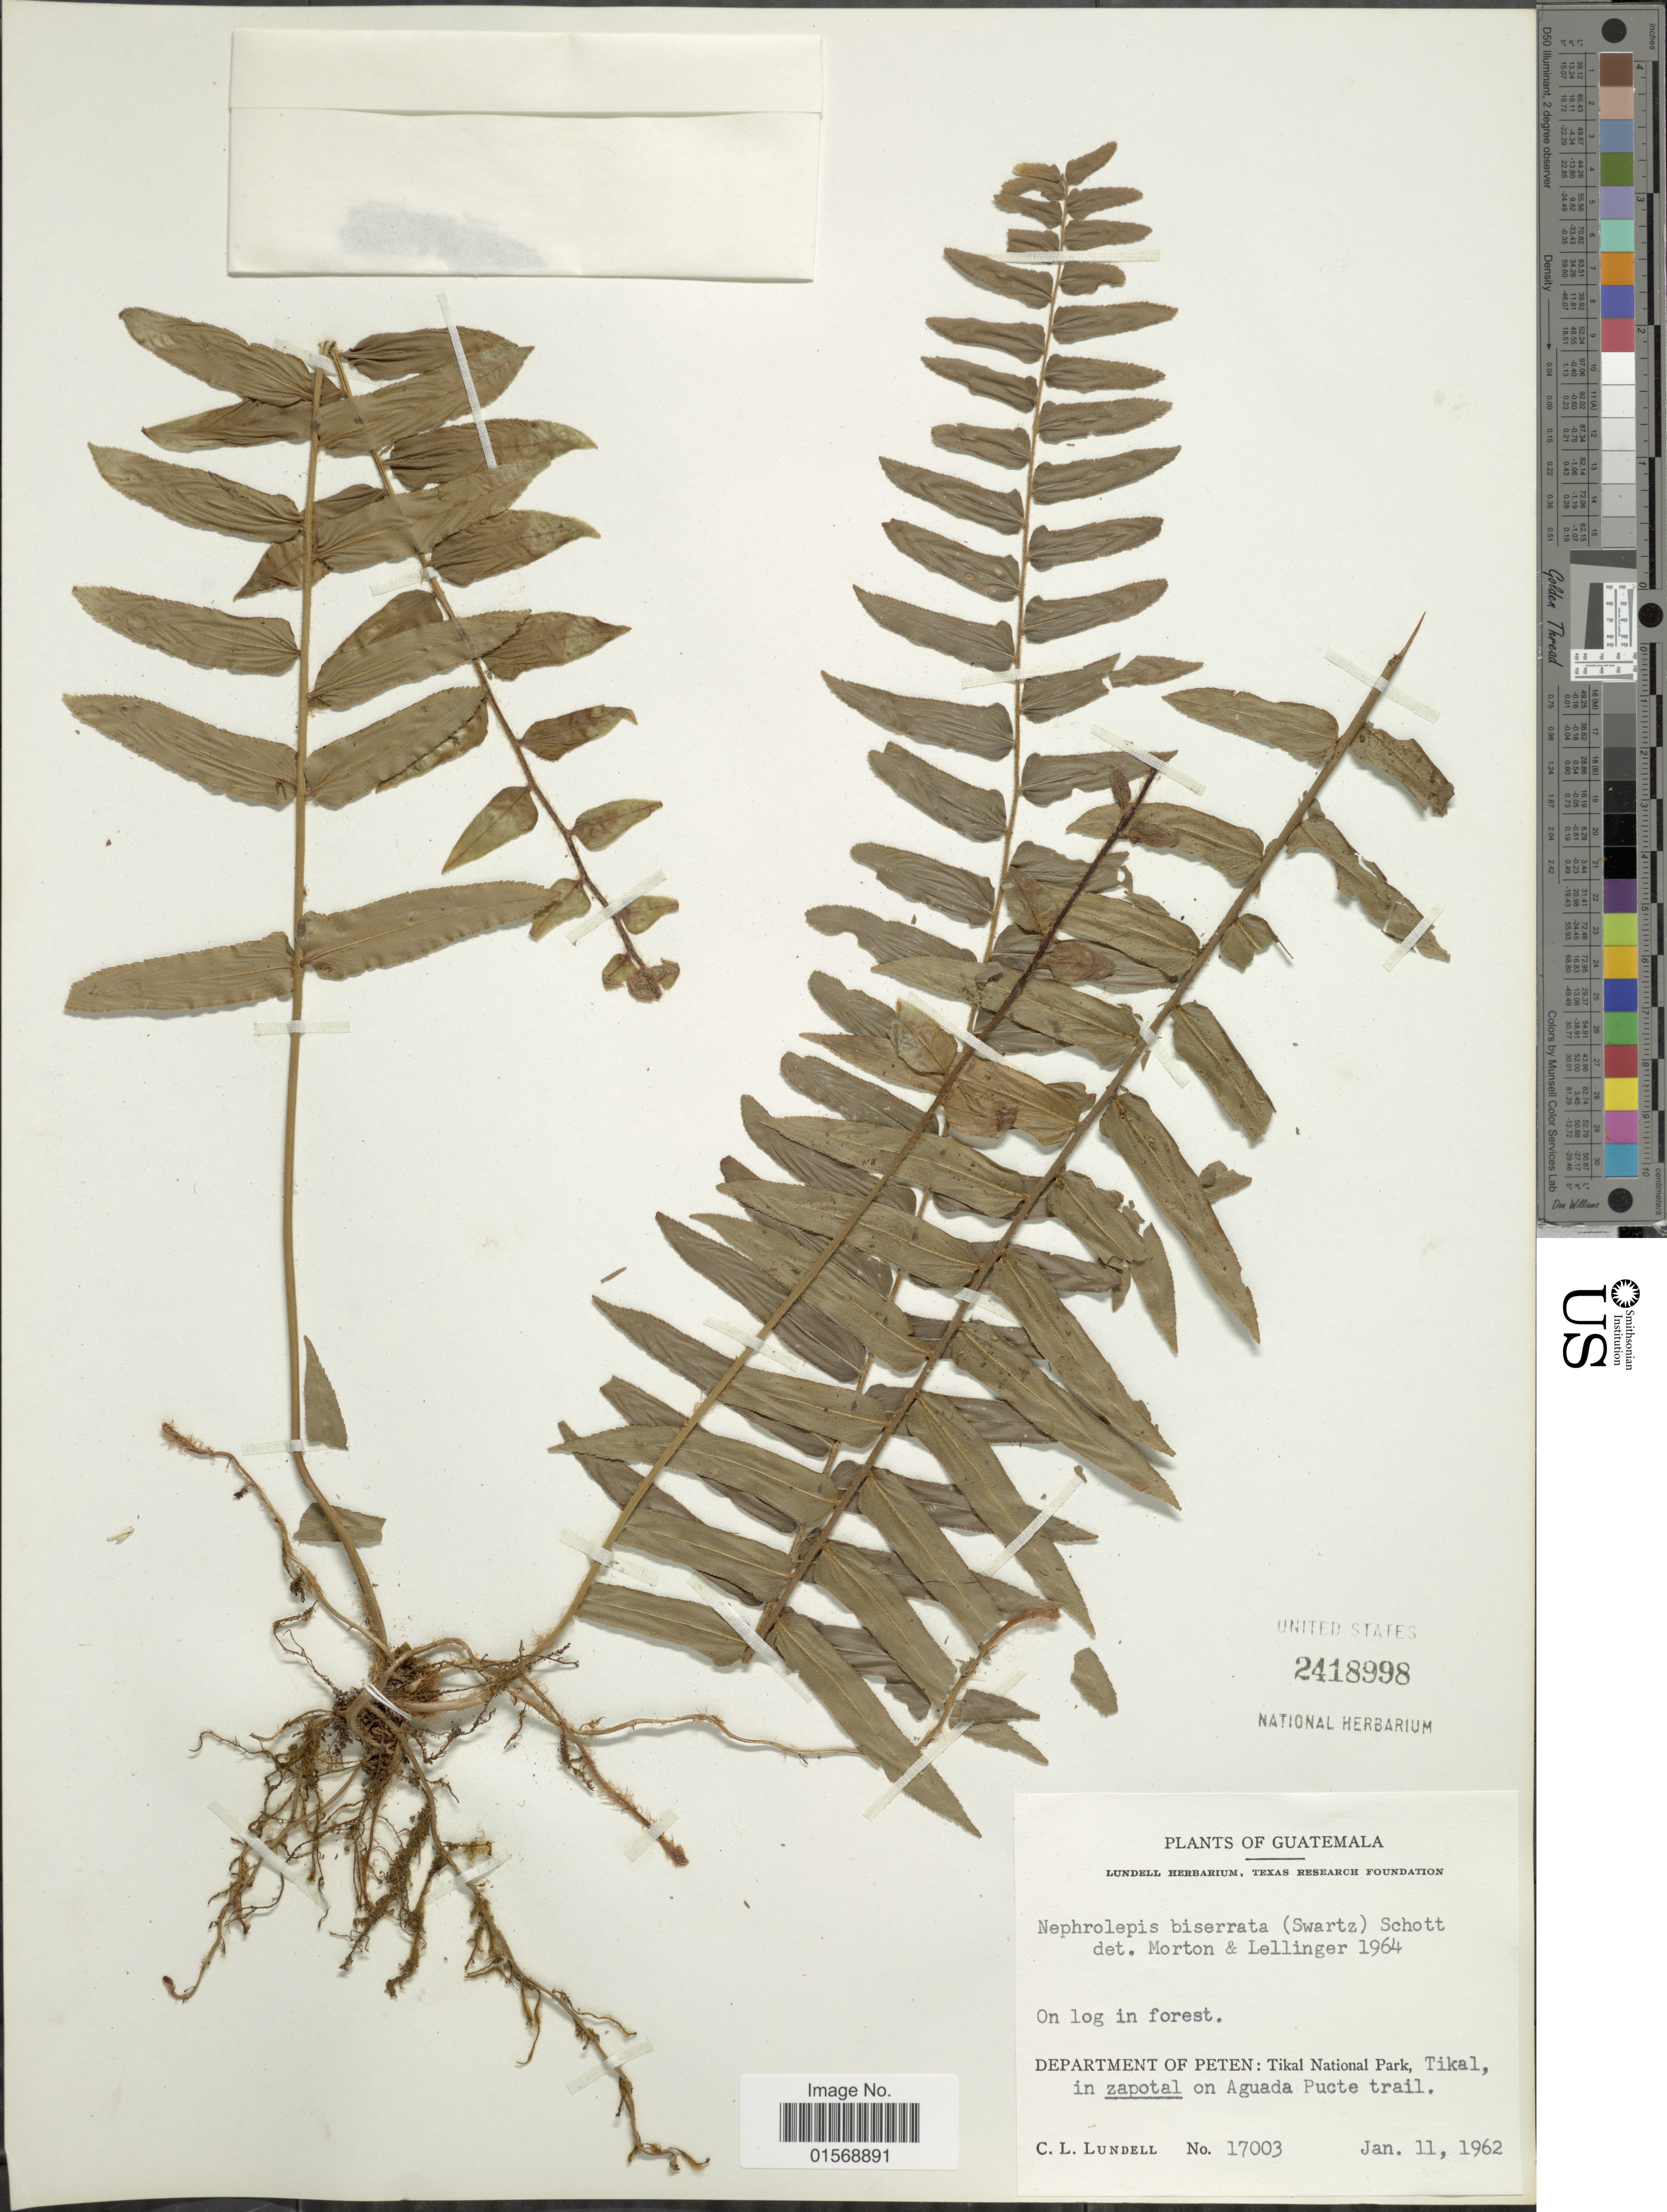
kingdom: Plantae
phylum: Tracheophyta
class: Polypodiopsida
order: Polypodiales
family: Nephrolepidaceae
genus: Nephrolepis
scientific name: Nephrolepis biserrata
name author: (Sw.) Schott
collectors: C. L. Lundell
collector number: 17003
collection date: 1962-01-11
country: Guatemala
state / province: El Petén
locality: Guatemala, Department of Peten: Tikal National Park, Tikal, ub zapotal on Aguada Pucte trail.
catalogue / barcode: US 2418998